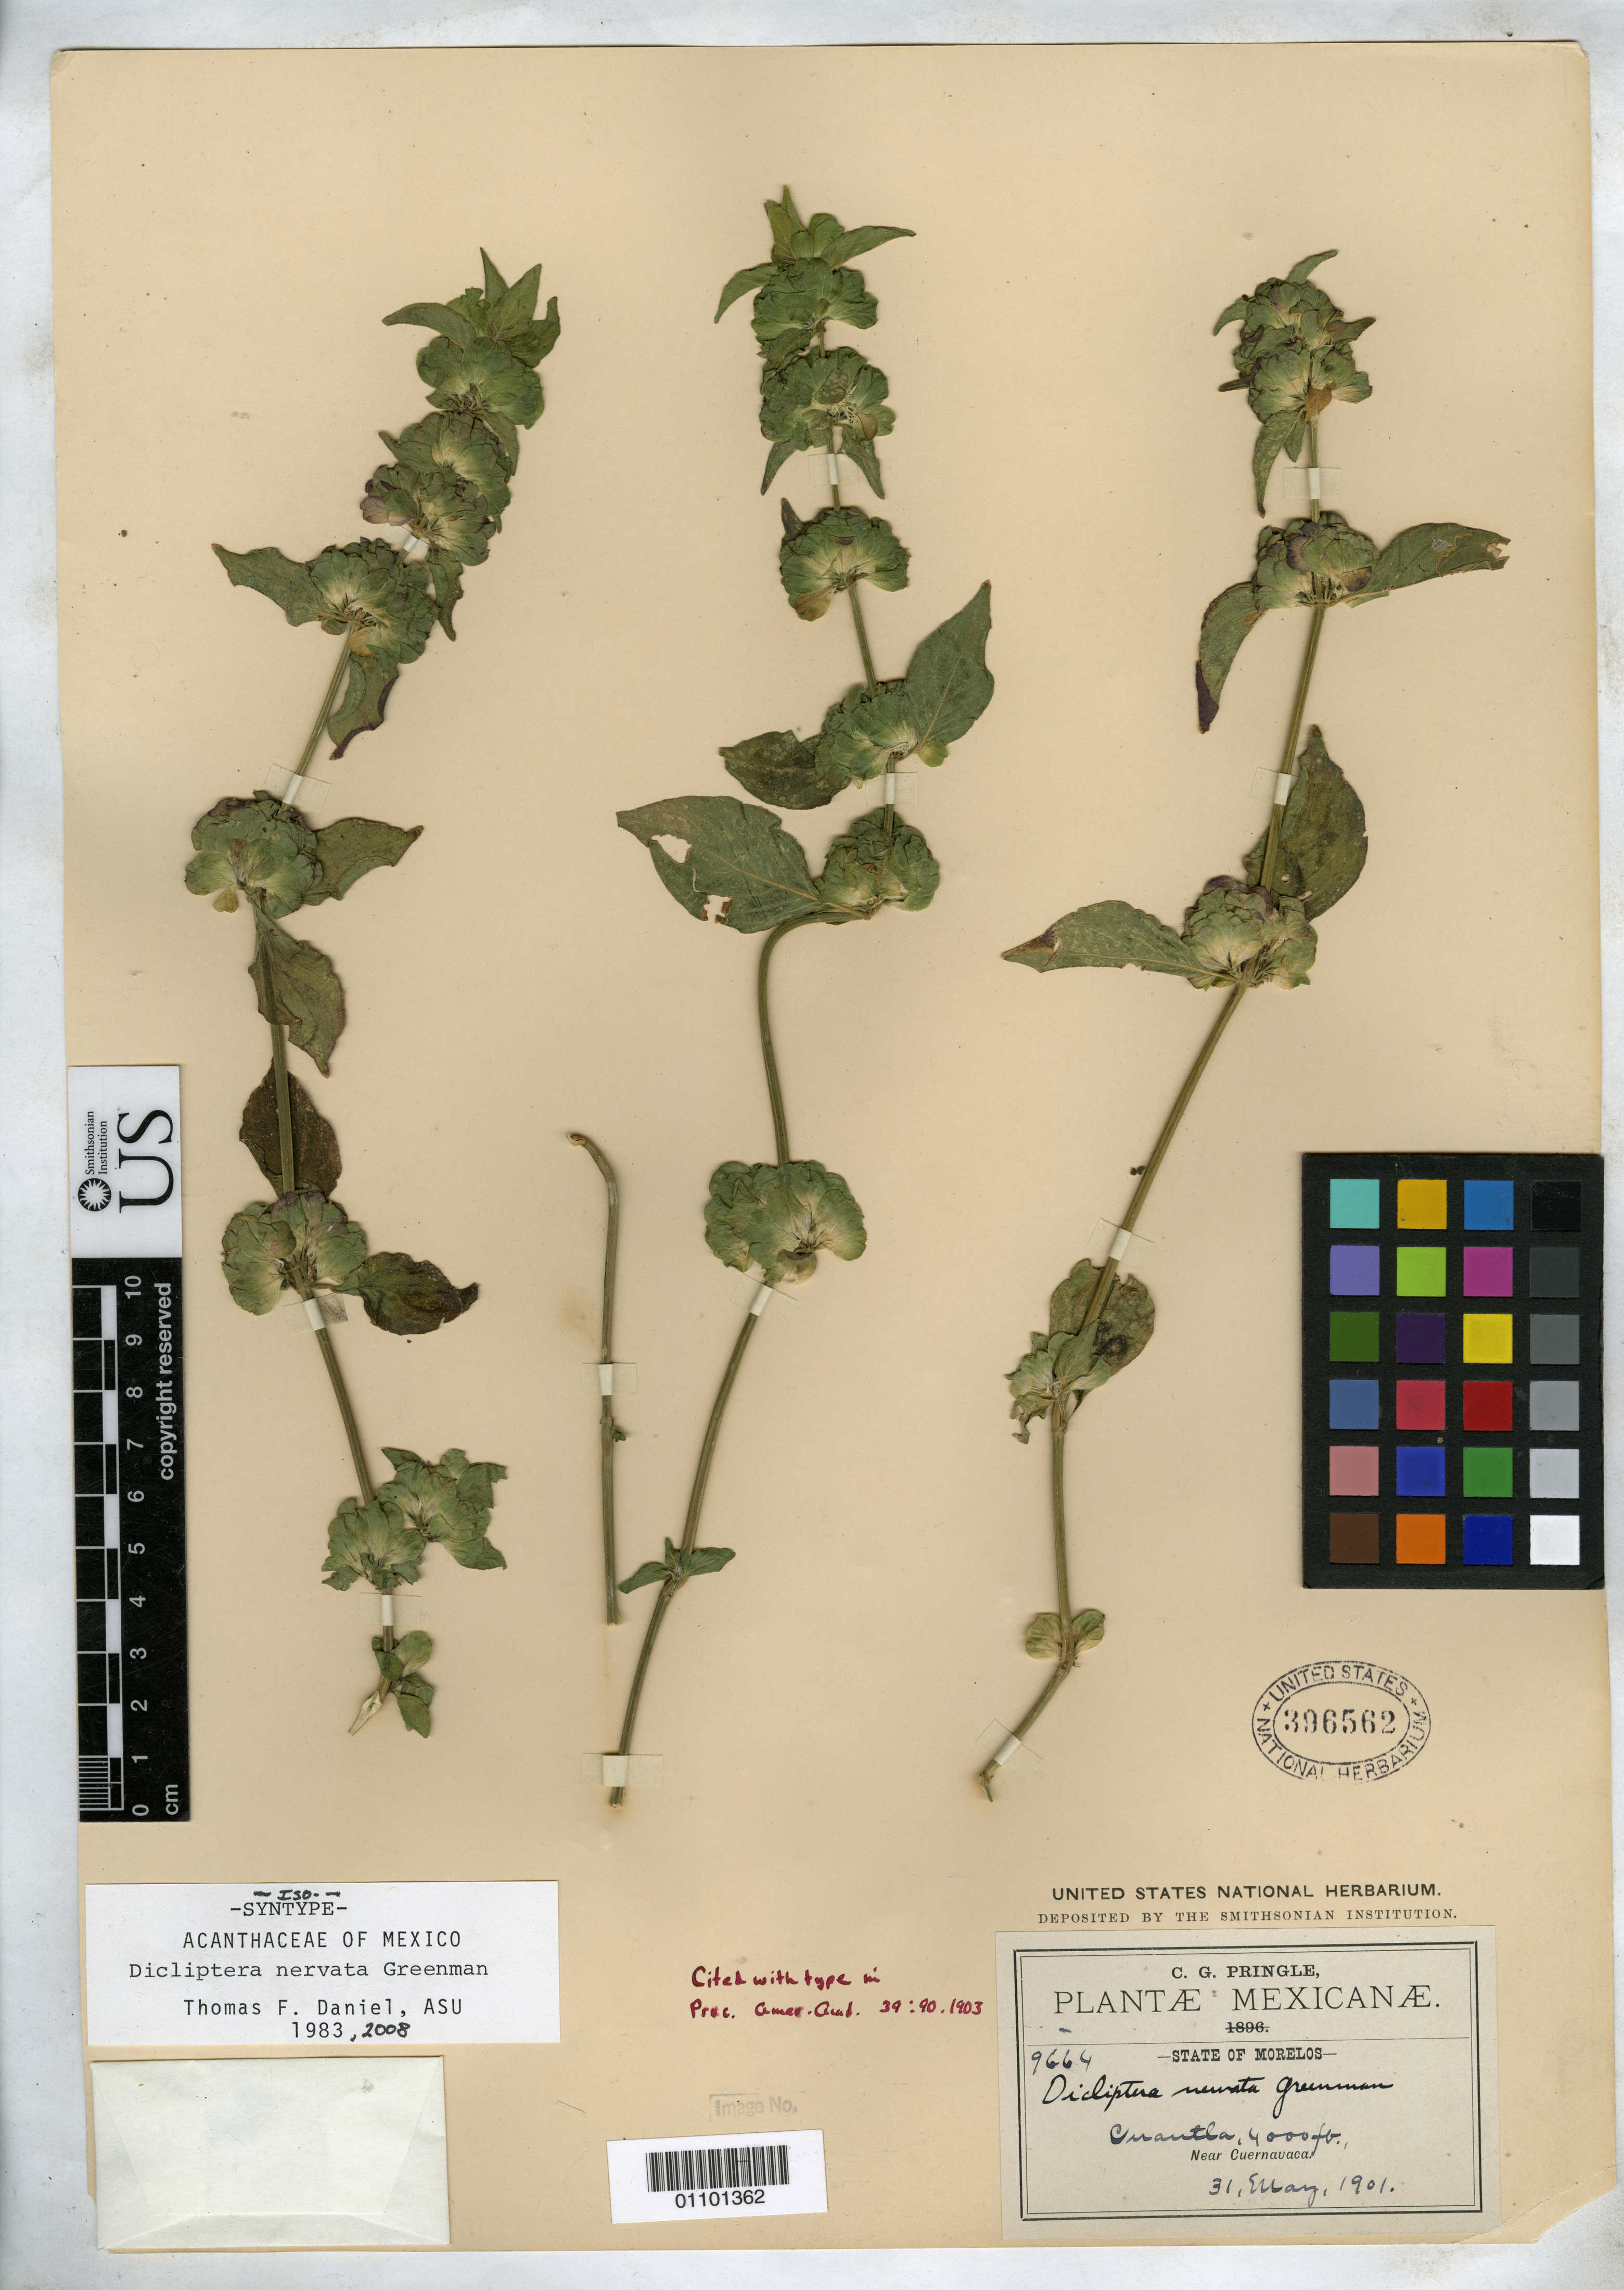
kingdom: Plantae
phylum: Tracheophyta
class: Magnoliopsida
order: Lamiales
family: Acanthaceae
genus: Dicliptera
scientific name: Dicliptera nervata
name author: Greenm.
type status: Syntype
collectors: C. G. Pringle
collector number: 9664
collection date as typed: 31 May 1901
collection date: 1901-05-31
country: Mexico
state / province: Morelos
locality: Cuantla, near Cuenavaca.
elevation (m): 1219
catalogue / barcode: US 396562